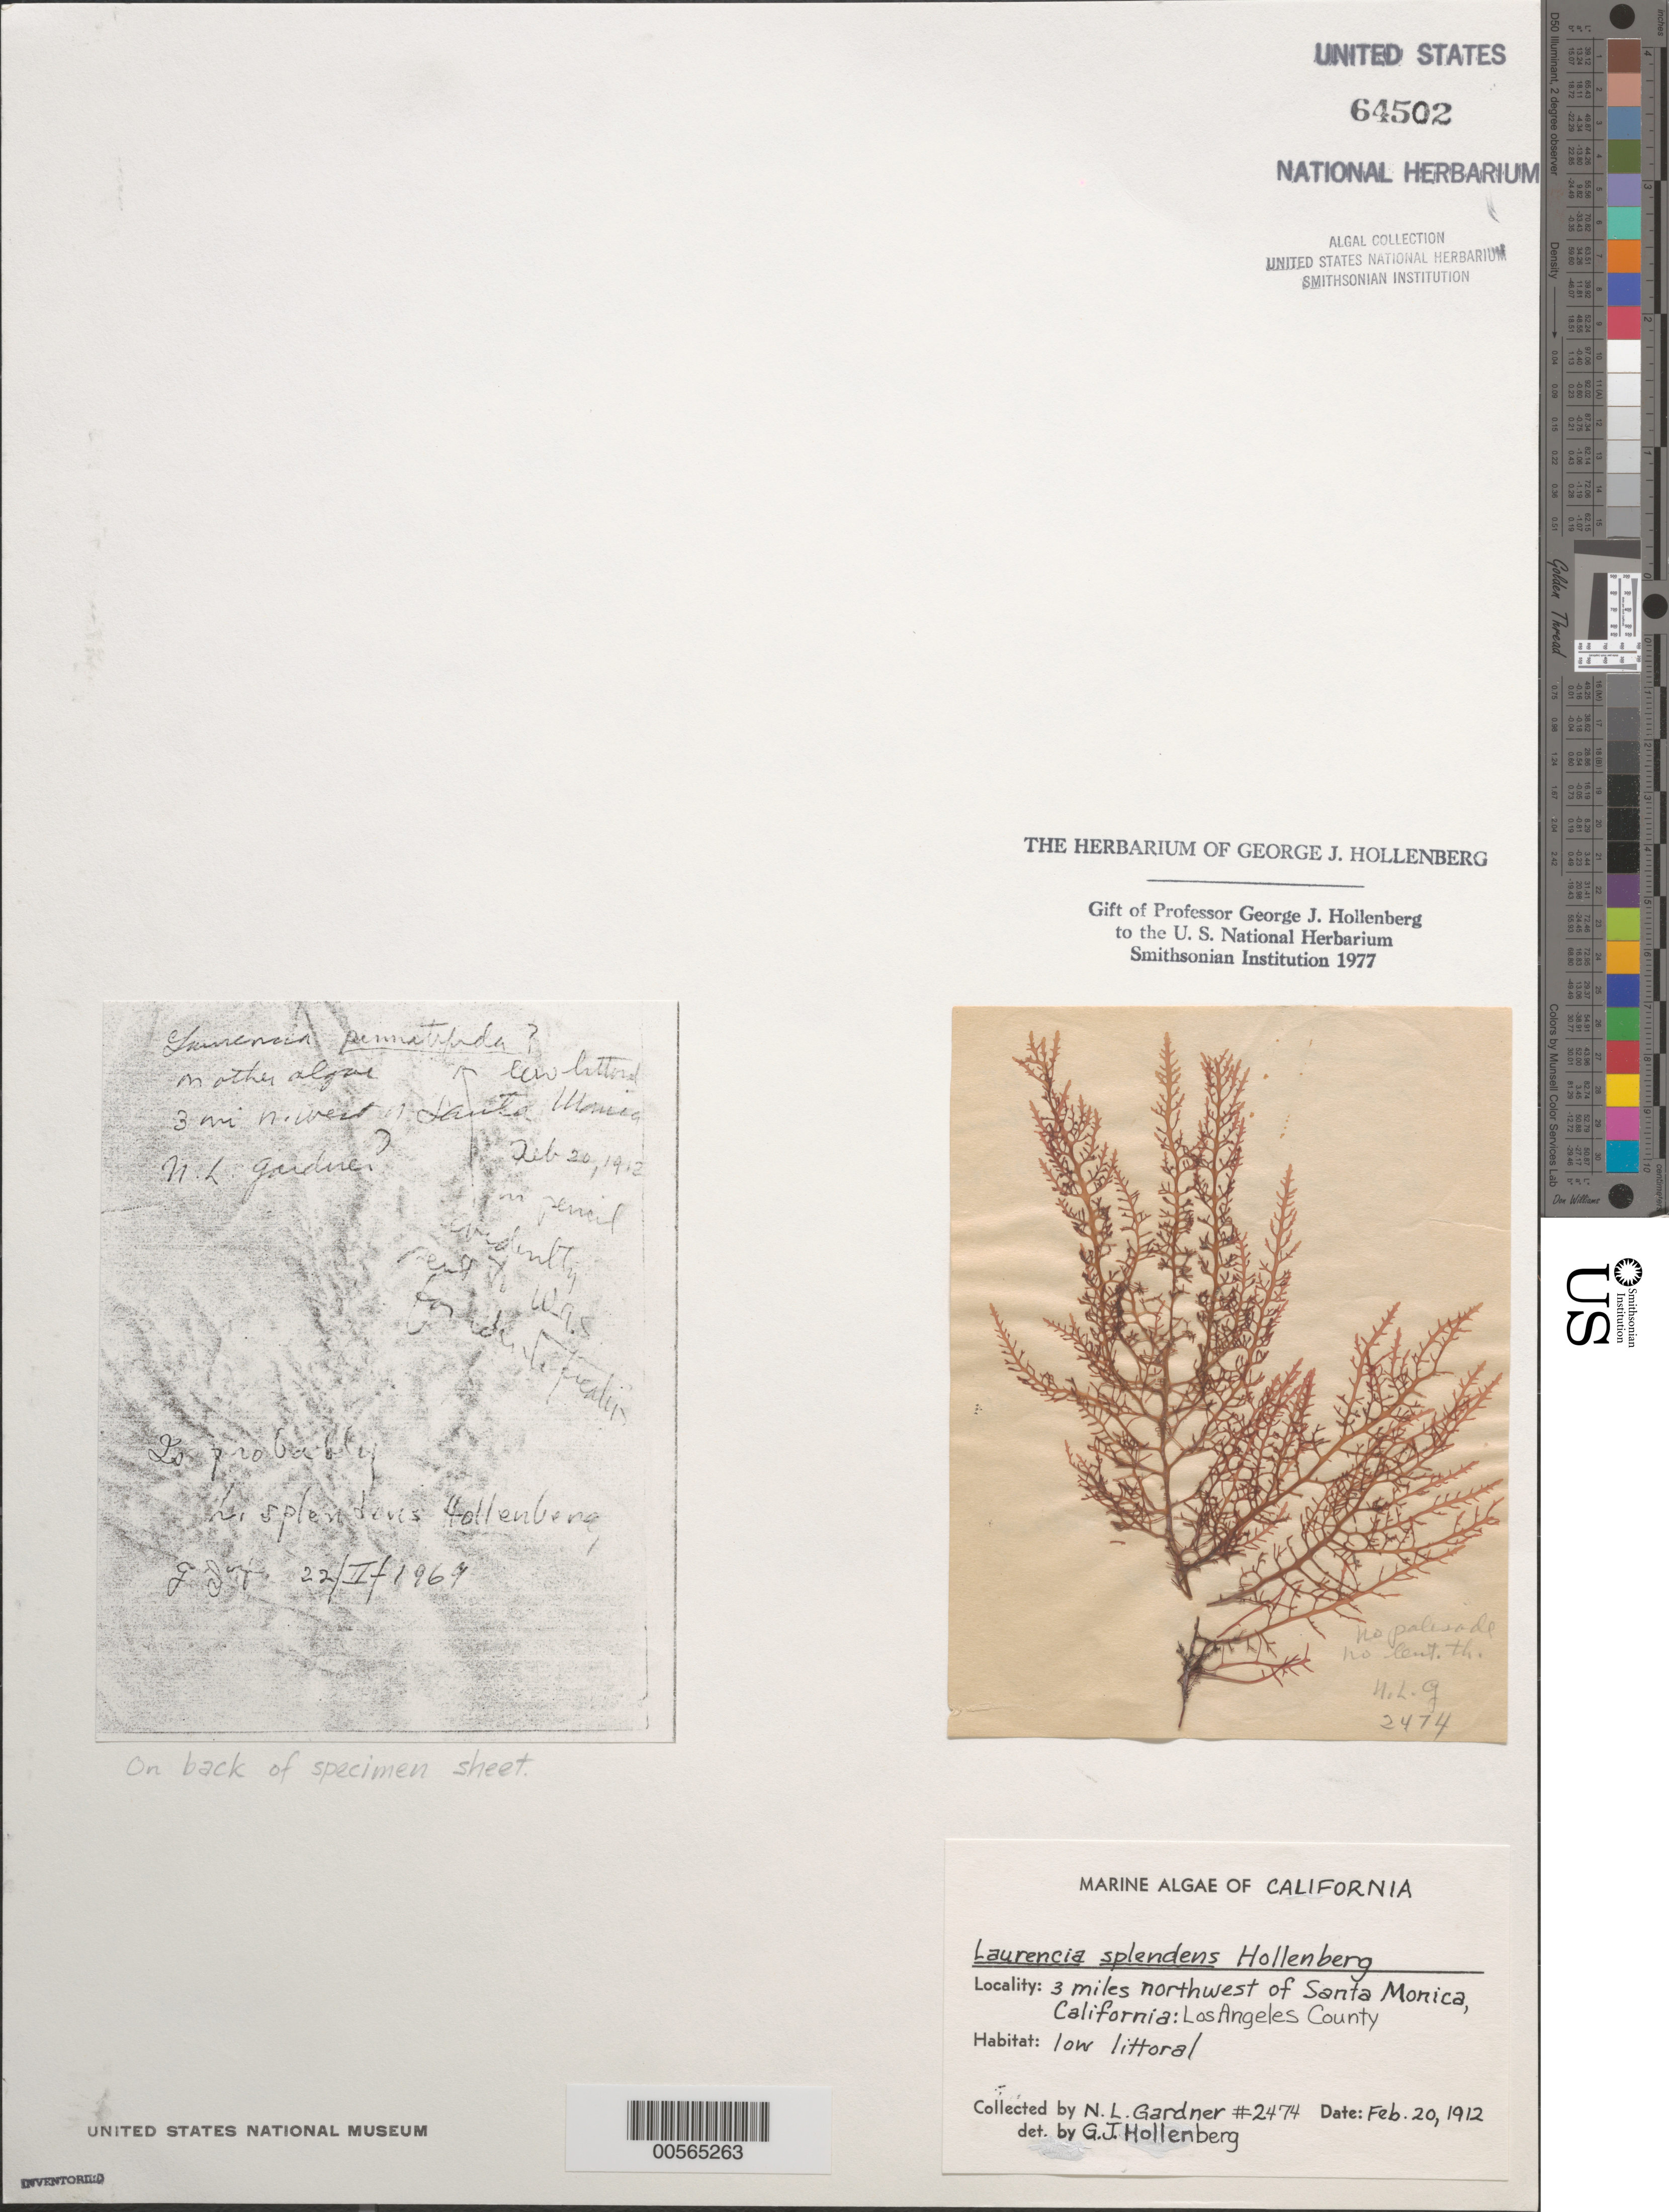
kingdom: Plantae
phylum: Rhodophyta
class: Florideophyceae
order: Ceramiales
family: Rhodomelaceae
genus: Osmundea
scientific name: Osmundea splendens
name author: (Hollenb.) K.W. Nam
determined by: Algae name updating Project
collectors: N. Gardner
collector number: NLG 2474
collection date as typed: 20 Feb 1912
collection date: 1912-02-20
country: United States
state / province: California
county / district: Los Angeles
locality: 3 miles northwest of Santa Monica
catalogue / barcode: US 64502